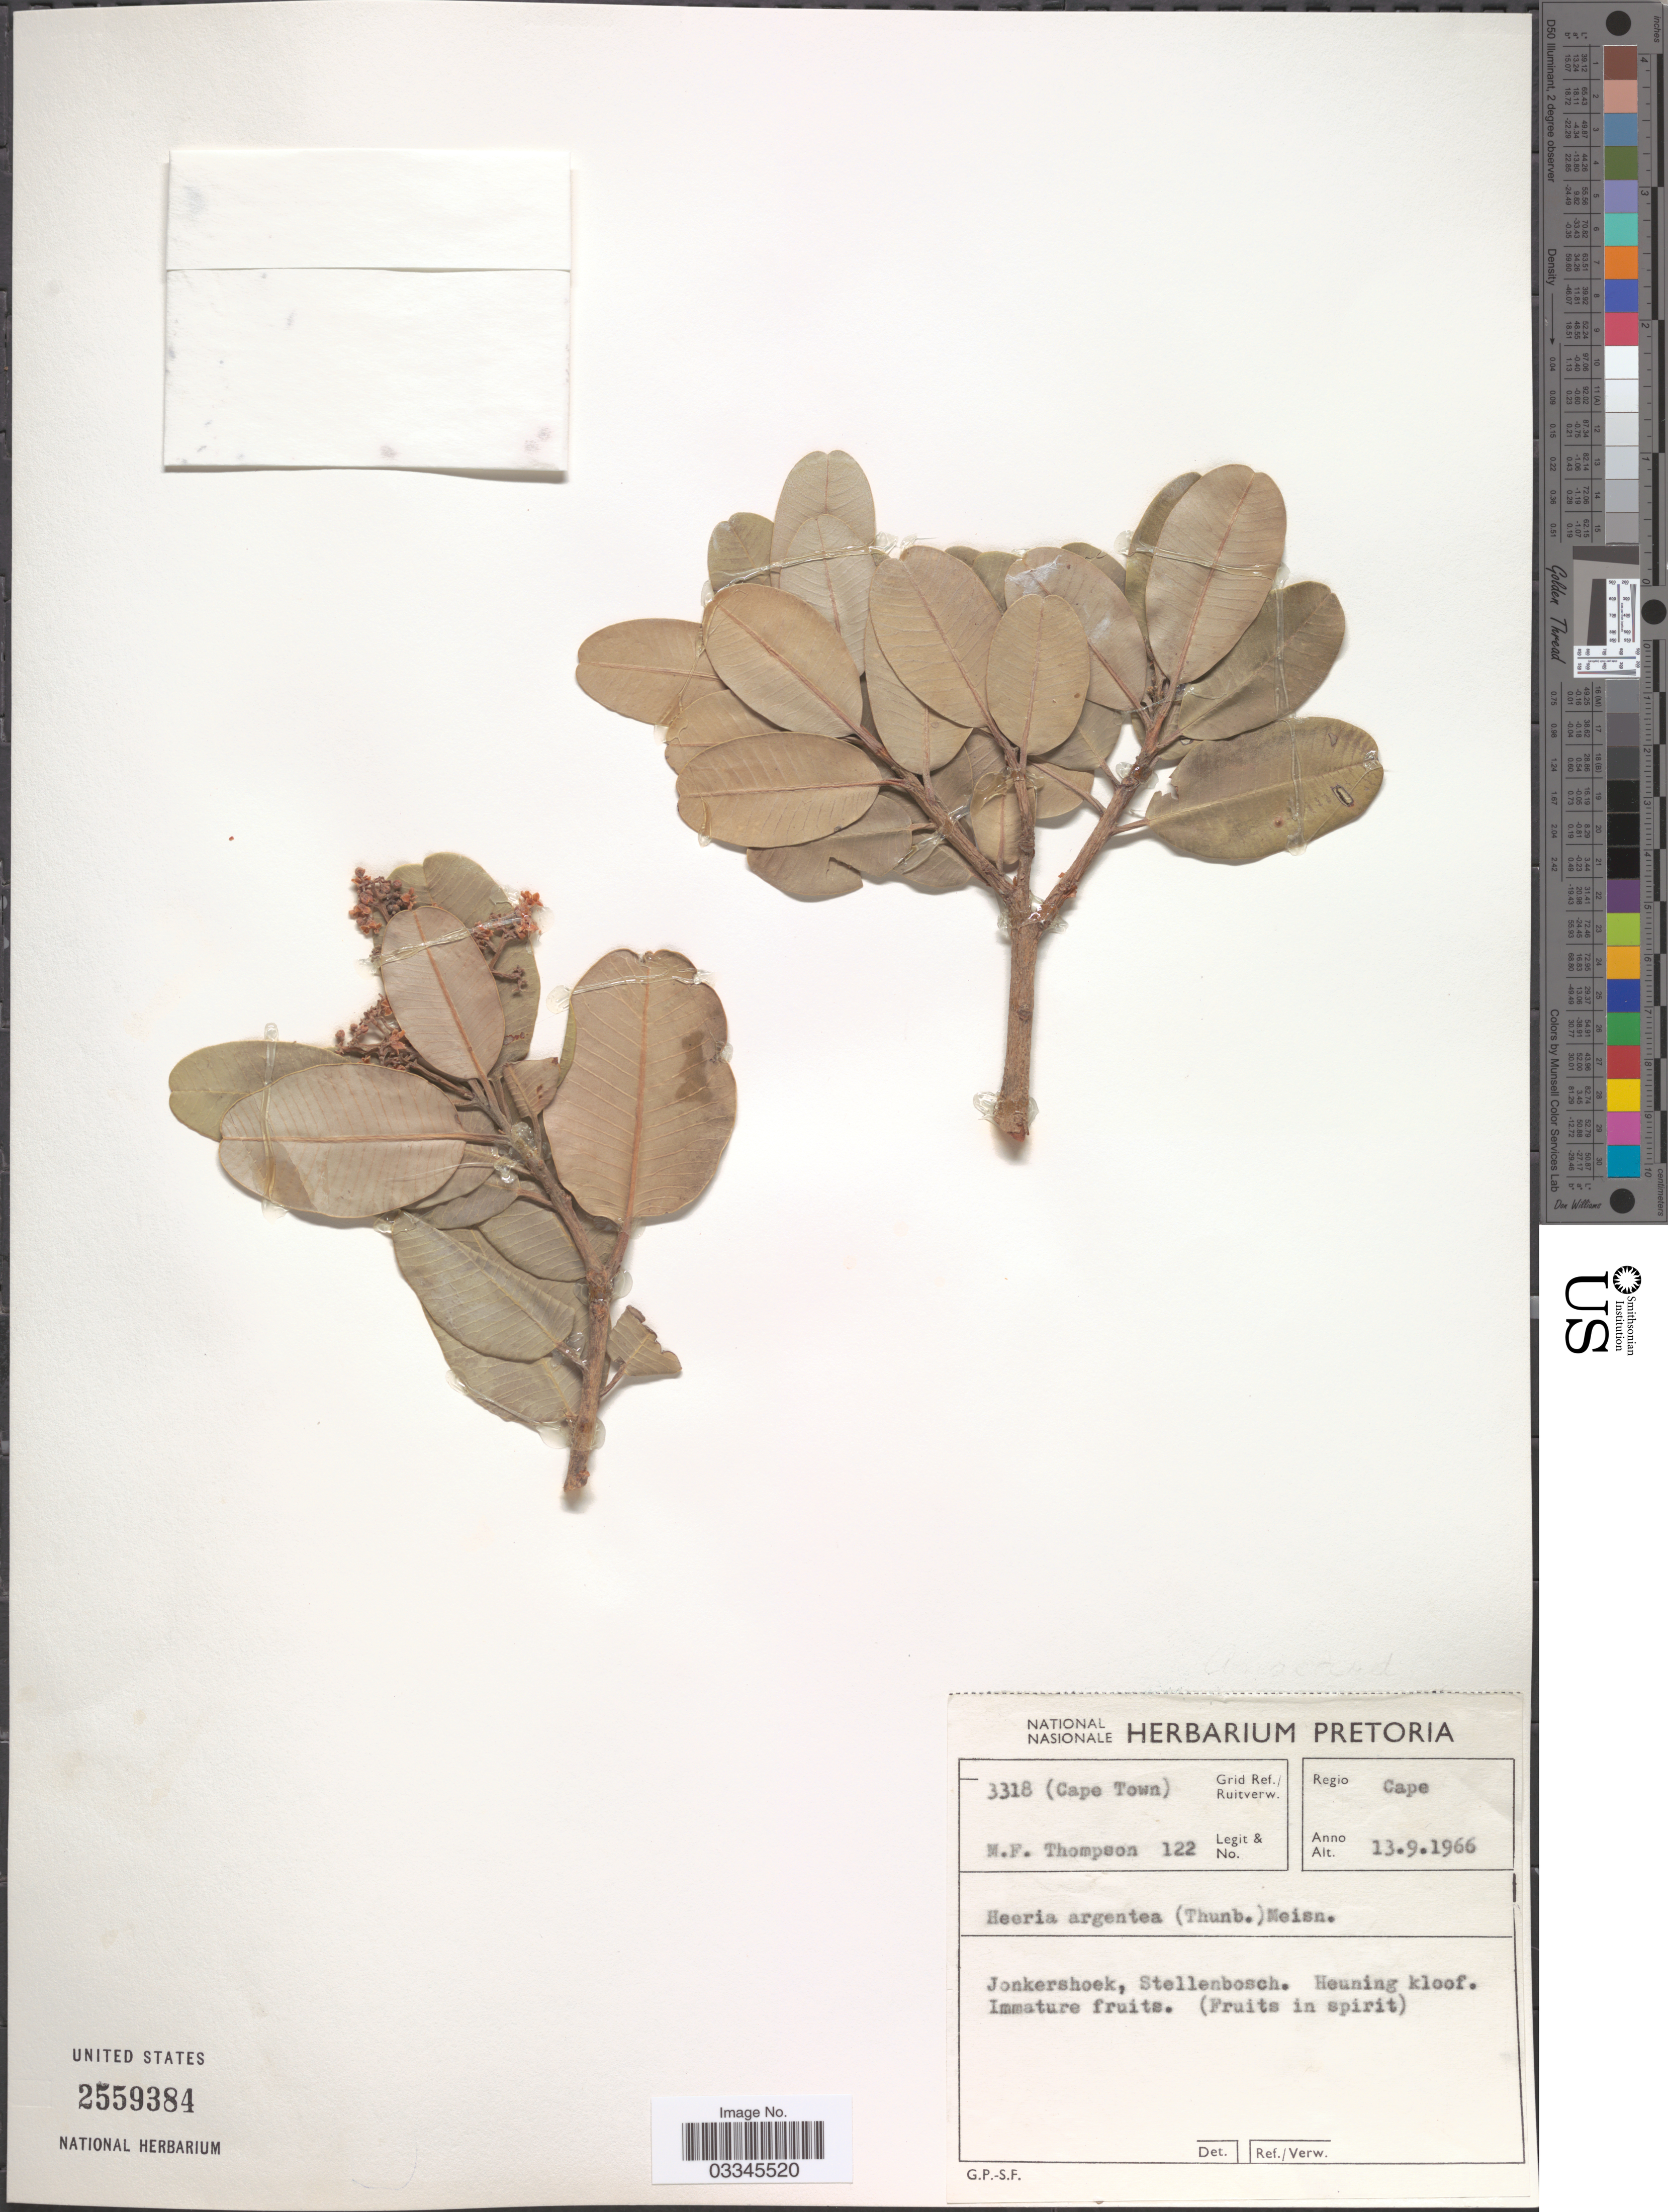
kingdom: Plantae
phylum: Tracheophyta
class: Magnoliopsida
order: Sapindales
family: Anacardiaceae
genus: Heeria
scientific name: Heeria sp.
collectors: M. F. Thompson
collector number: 122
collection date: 1966-09-13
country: South Africa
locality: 3318 (Cape Town) Grid. Ref./ Ruitverw. Regio Cape. Jonkershoek, Stellenbosch. Heuning kloof.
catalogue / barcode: US 2559384